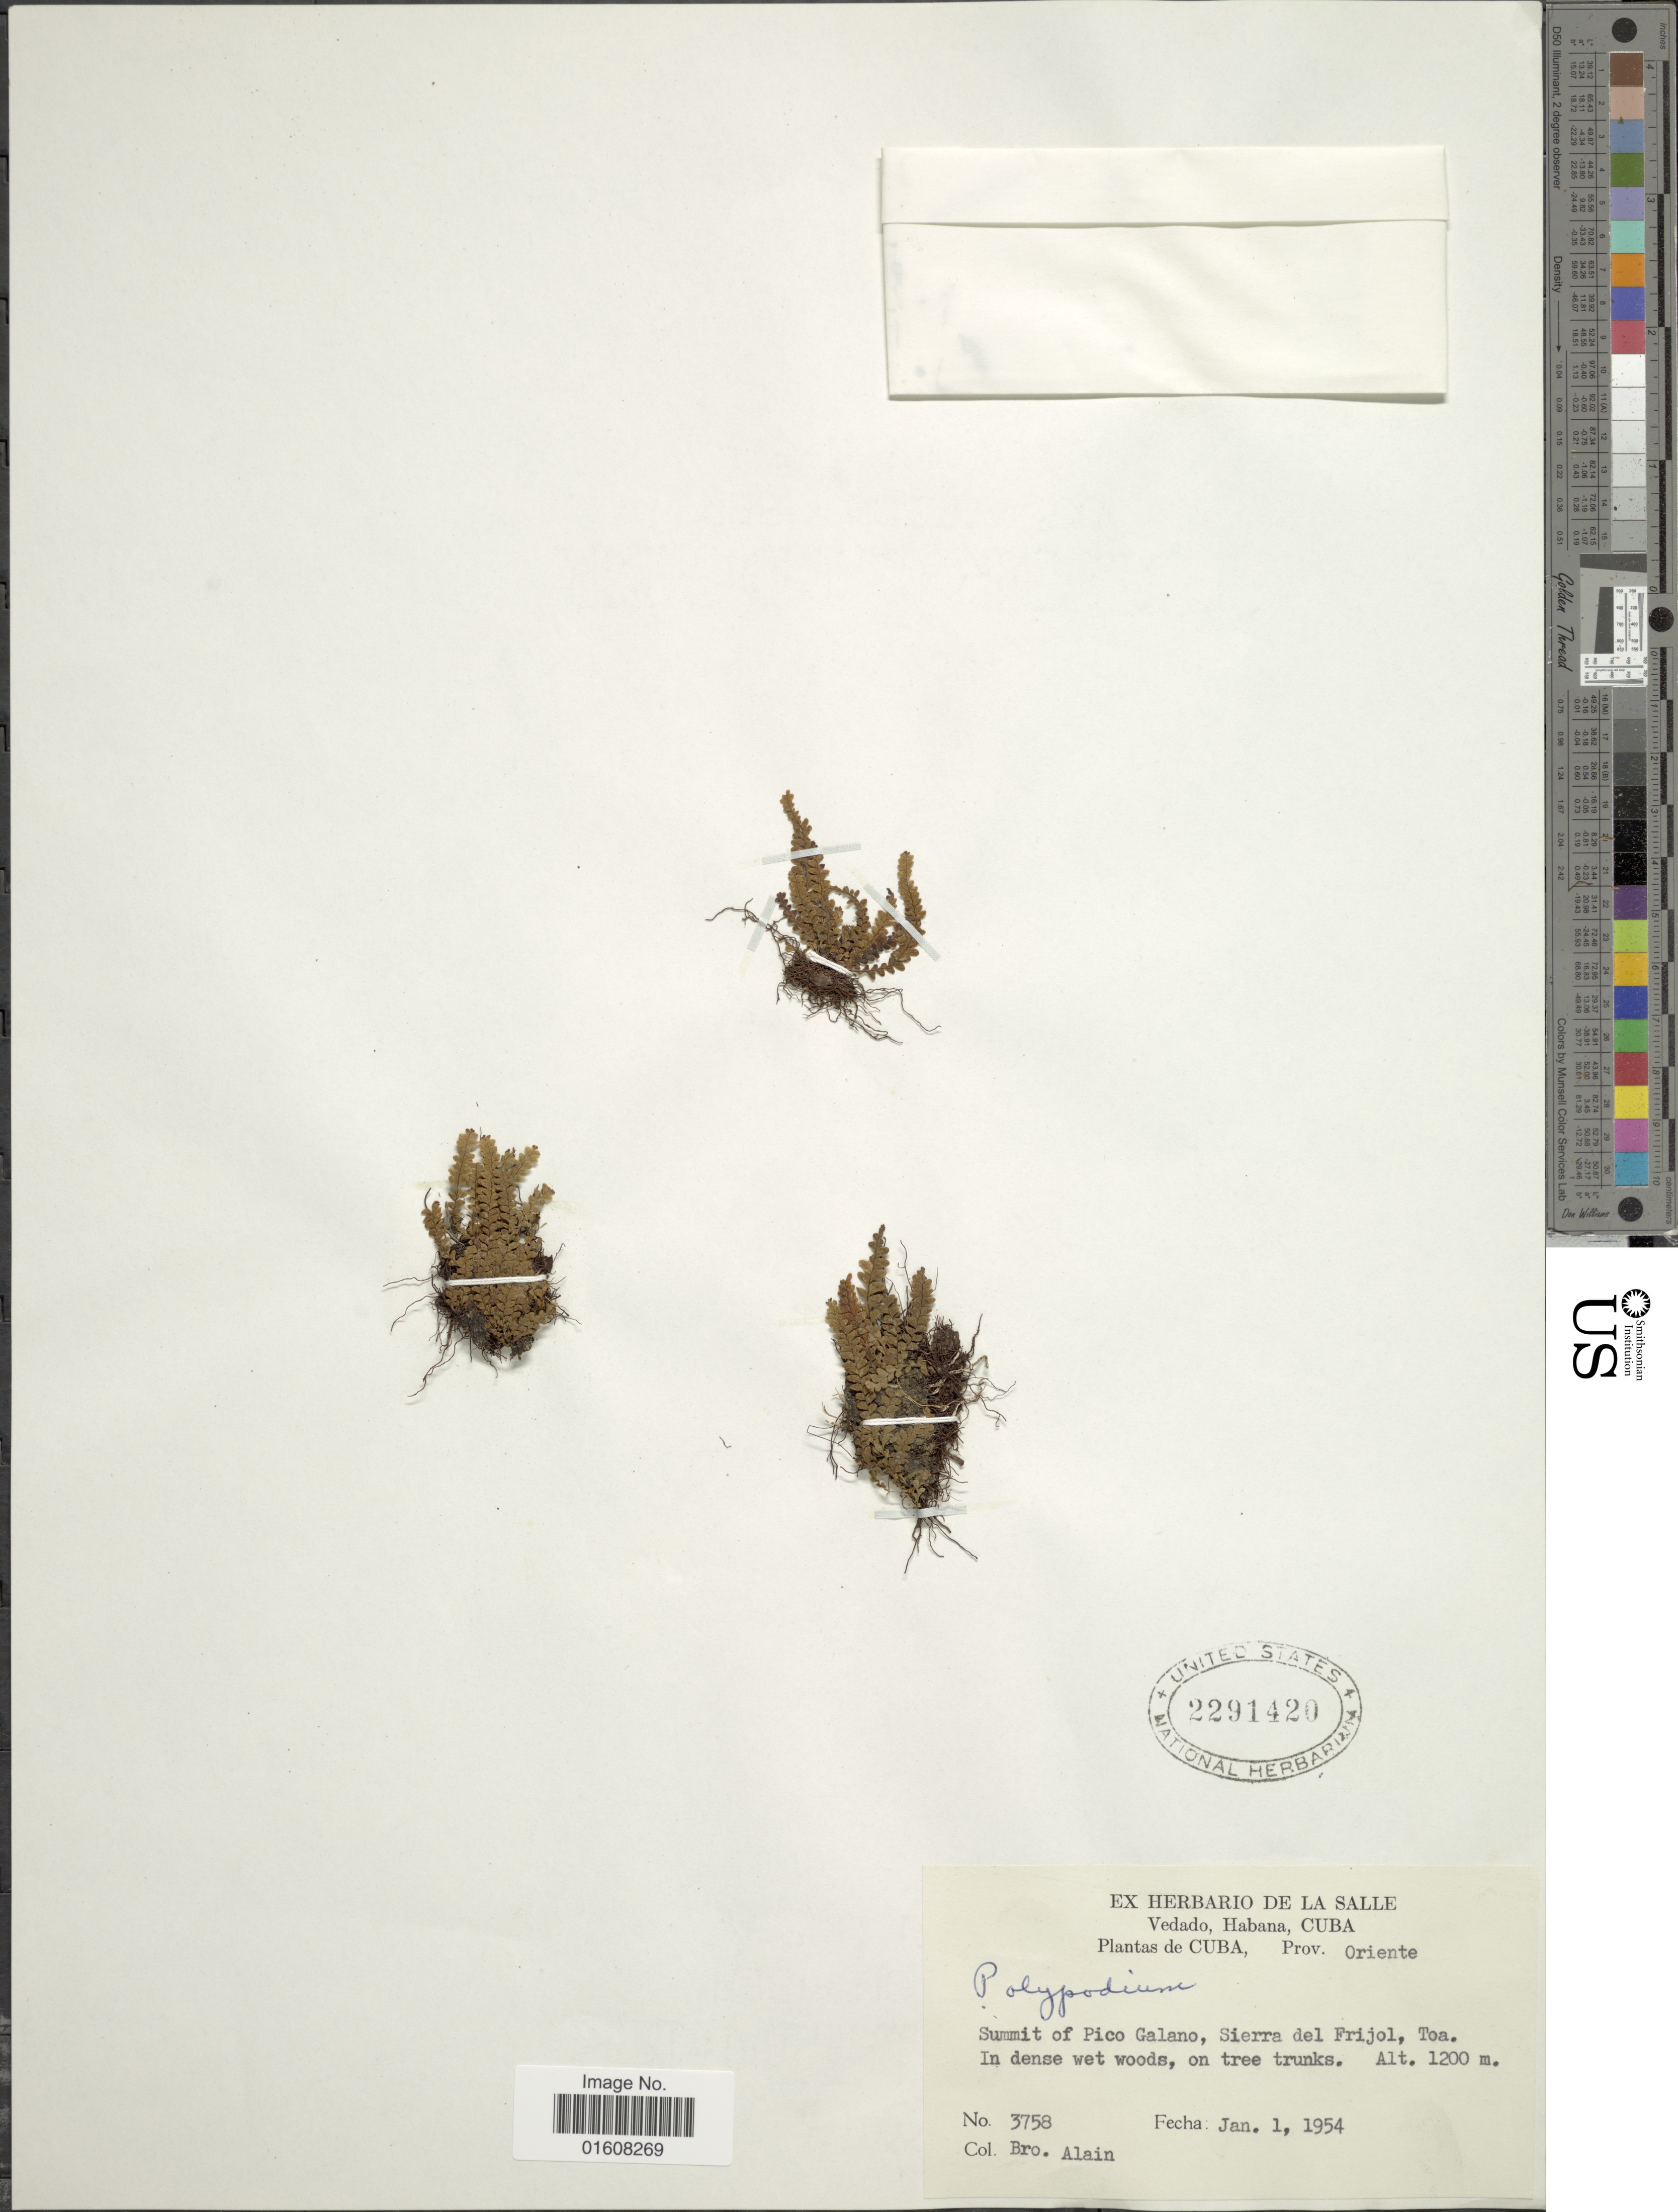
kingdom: Plantae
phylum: Tracheophyta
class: Polypodiopsida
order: Polypodiales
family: Polypodiaceae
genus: Grammitis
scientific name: Grammitis sp.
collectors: A. H. Liogier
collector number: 3758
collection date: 1954-01-01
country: Cuba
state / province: Oriente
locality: Summit of Pico Galano, Sierra del Frijol, Toa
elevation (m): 1200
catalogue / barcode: US 2291420